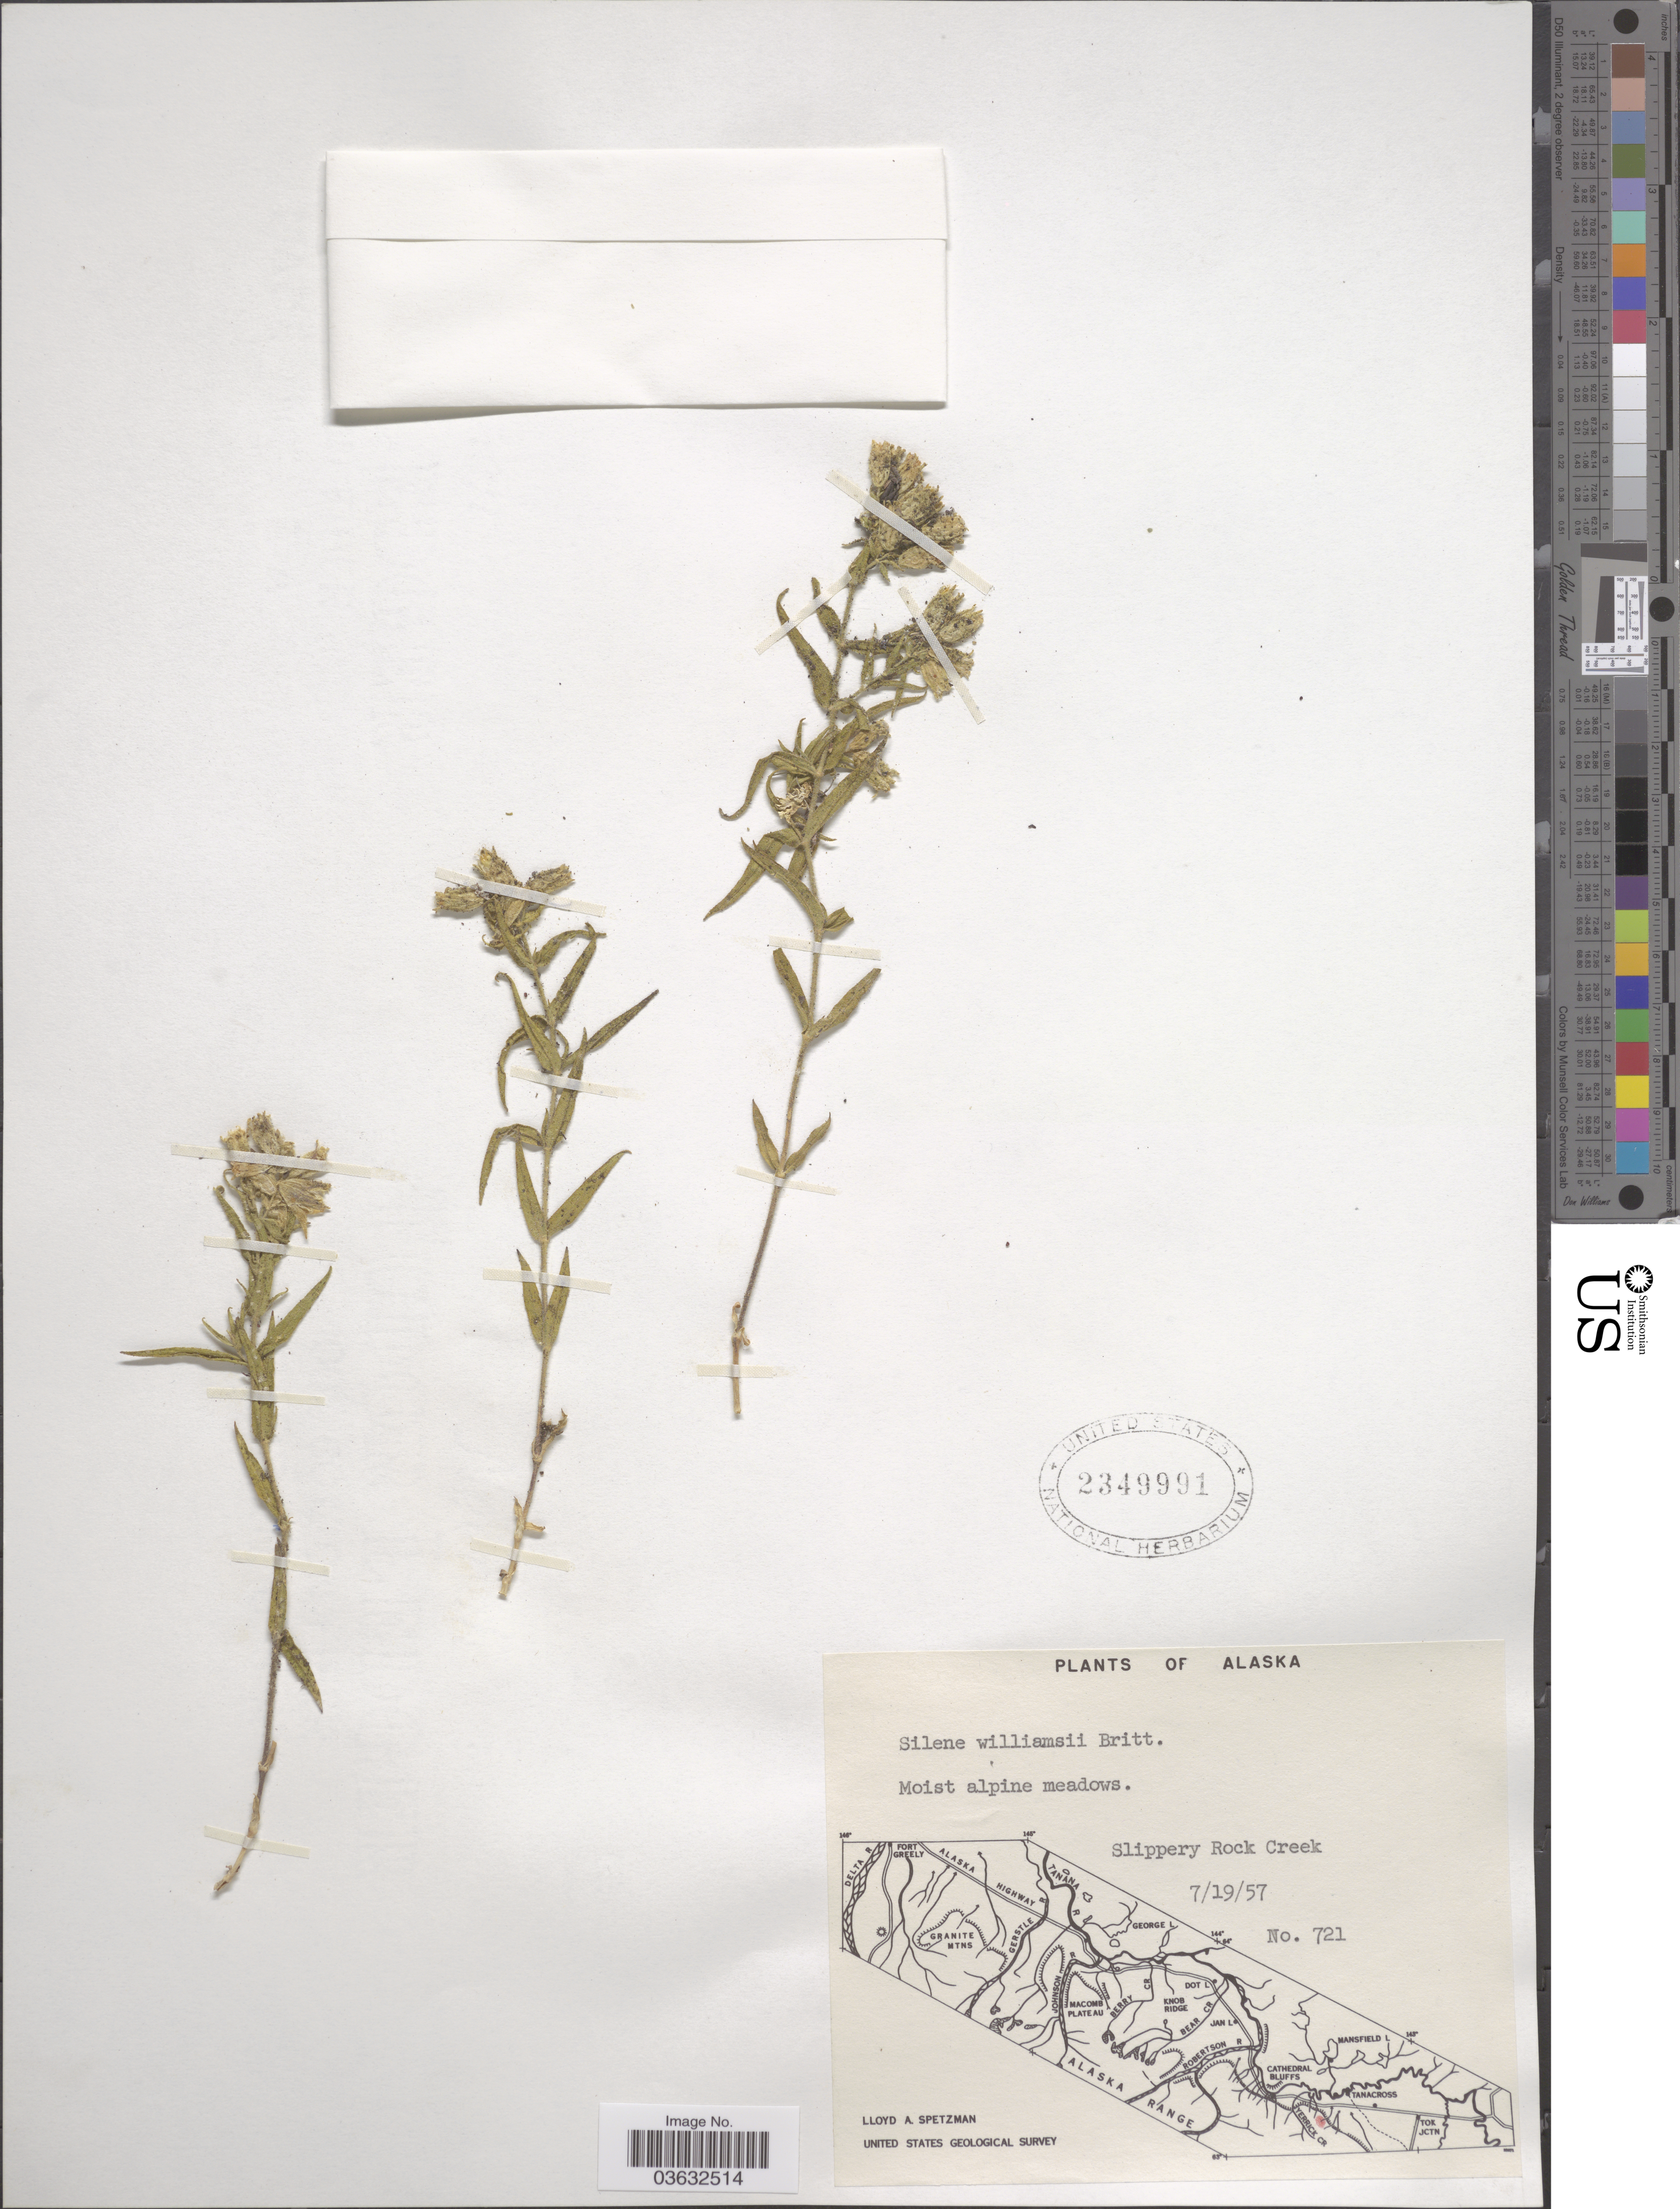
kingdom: Plantae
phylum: Tracheophyta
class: Magnoliopsida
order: Caryophyllales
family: Caryophyllaceae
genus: Silene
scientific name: Silene williamsii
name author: Britton in Britton & Rydb.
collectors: L. Spetzman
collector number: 721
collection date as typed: Transcribed d/m/y: 19/7/57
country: United States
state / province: Alaska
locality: Slippery Rock Creek.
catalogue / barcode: US 2349991